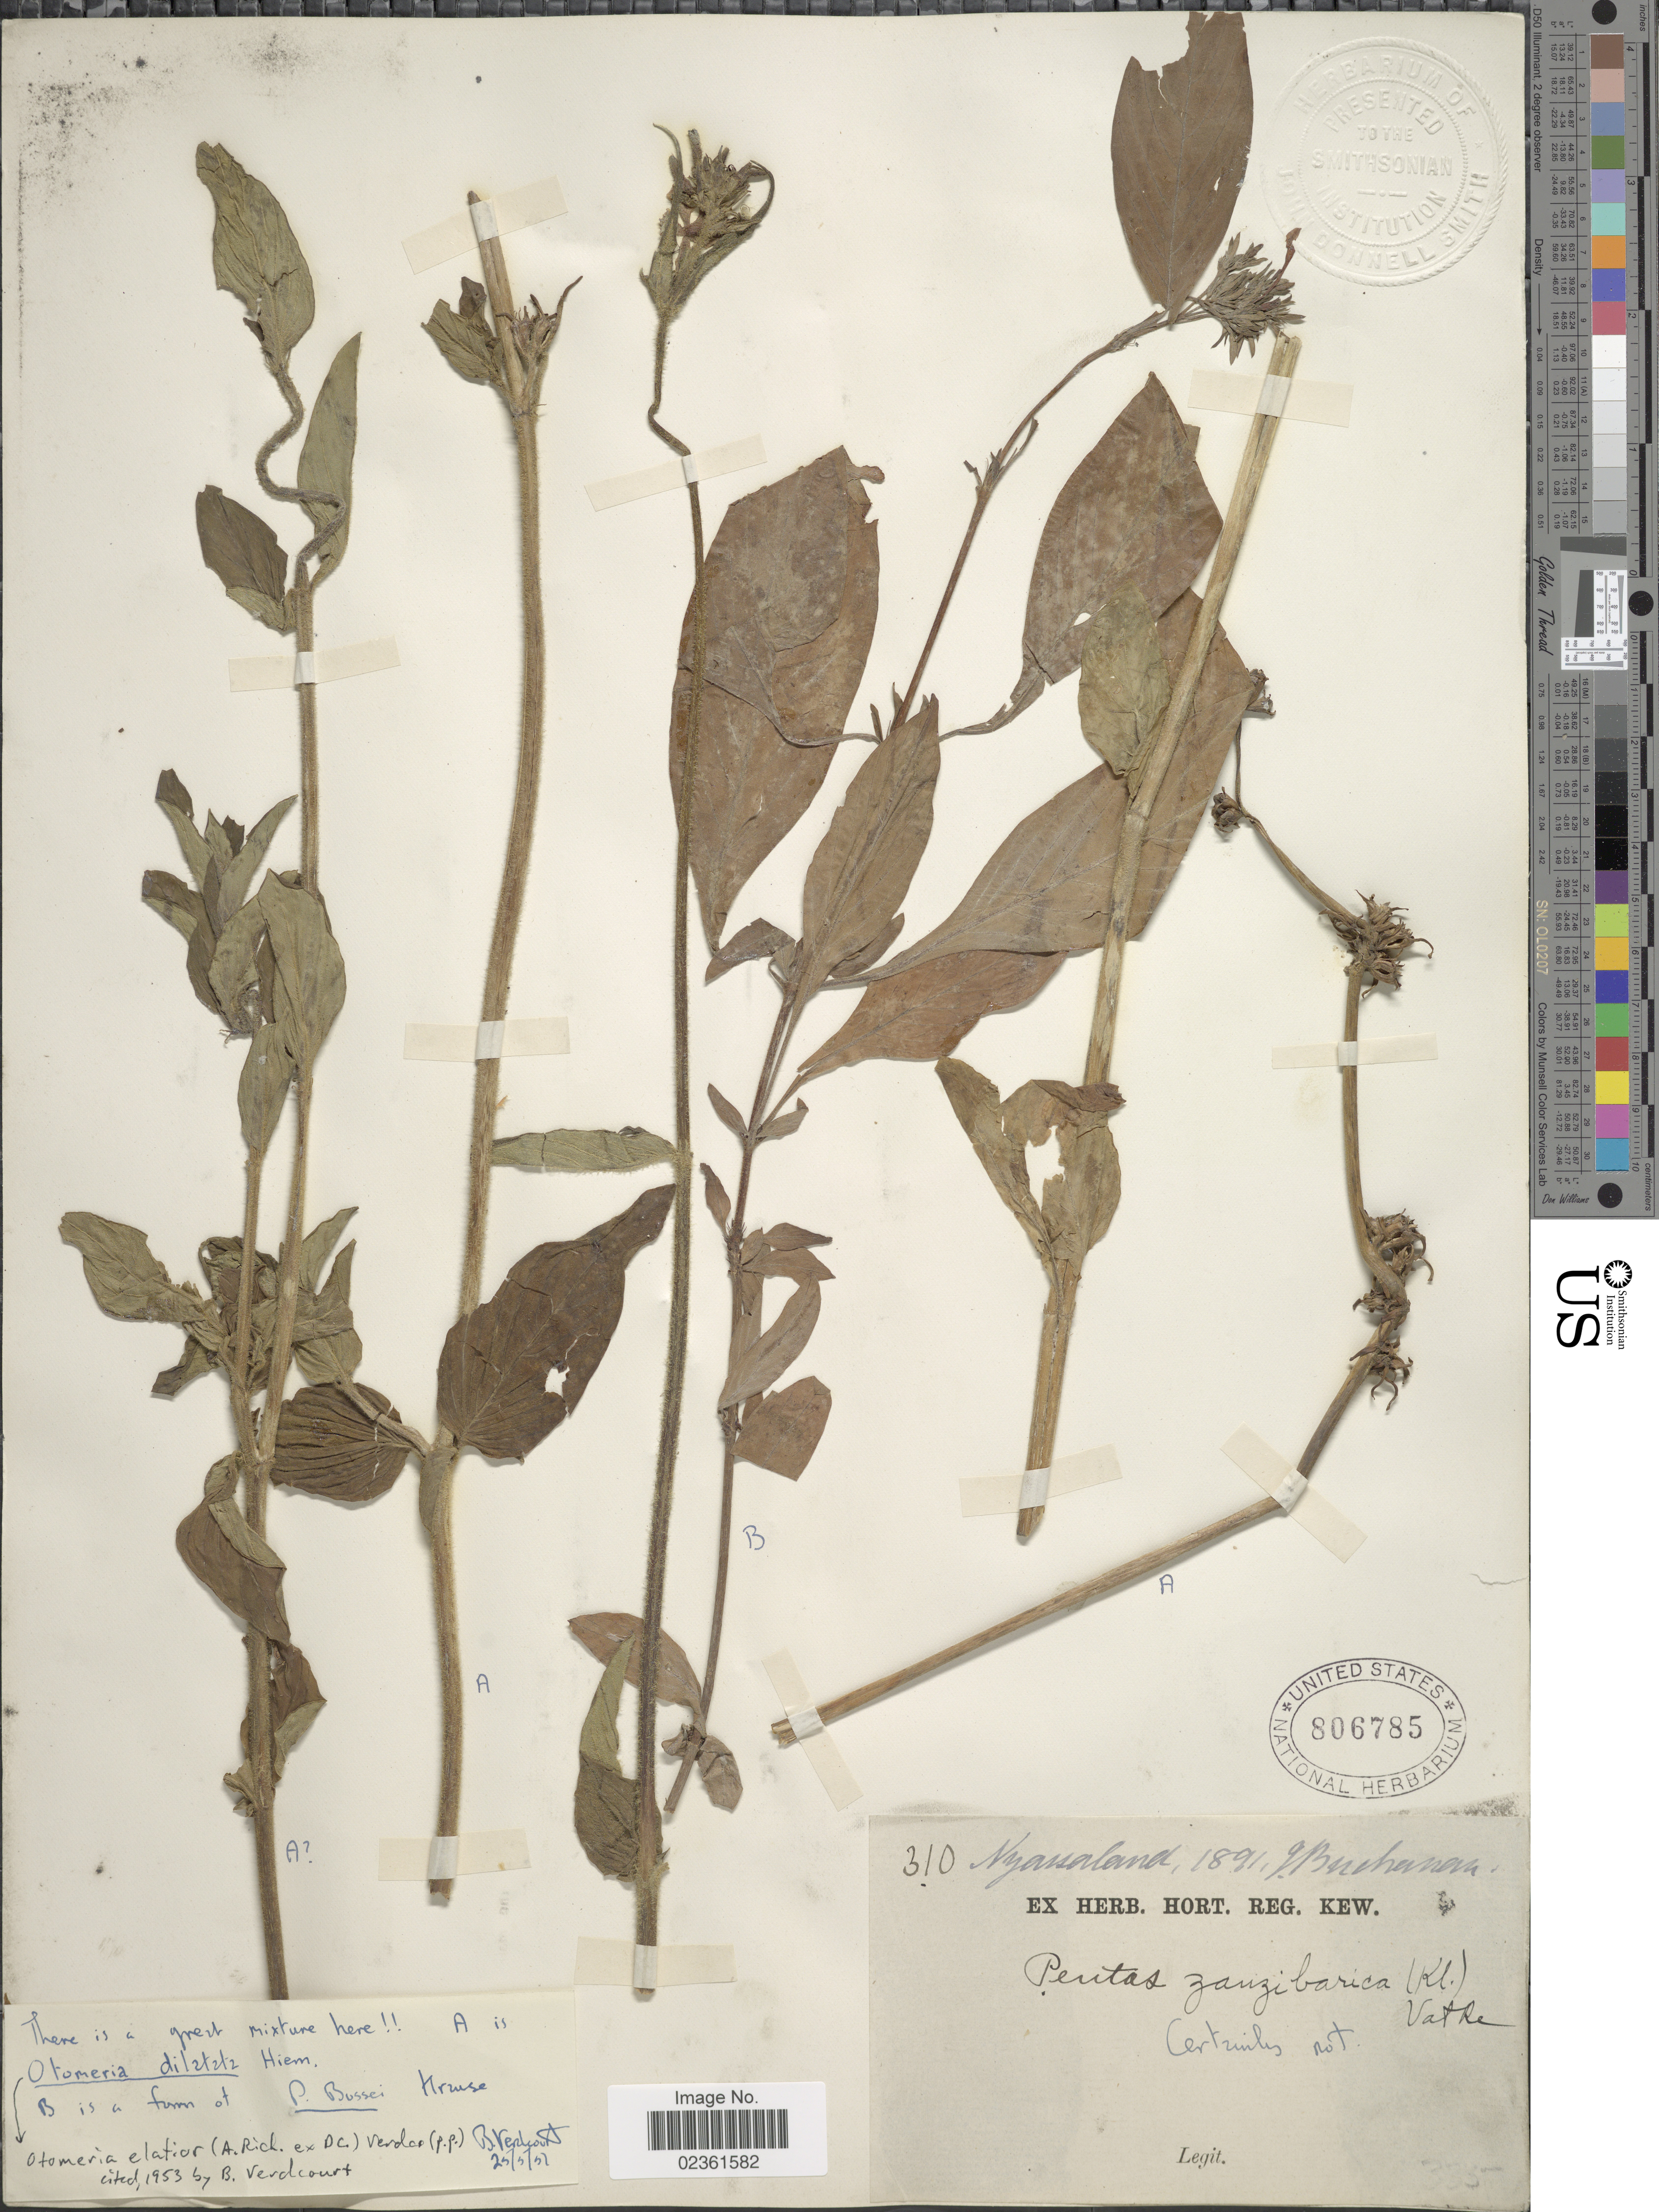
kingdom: Plantae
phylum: Tracheophyta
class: Magnoliopsida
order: Gentianales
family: Rubiaceae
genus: Otomeria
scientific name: Otomeria elatior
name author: (A. Rich. ex DC.) Verdc.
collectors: J. Buchanan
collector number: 310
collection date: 1891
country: Malawi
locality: Nyassaland.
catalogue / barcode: US 806785